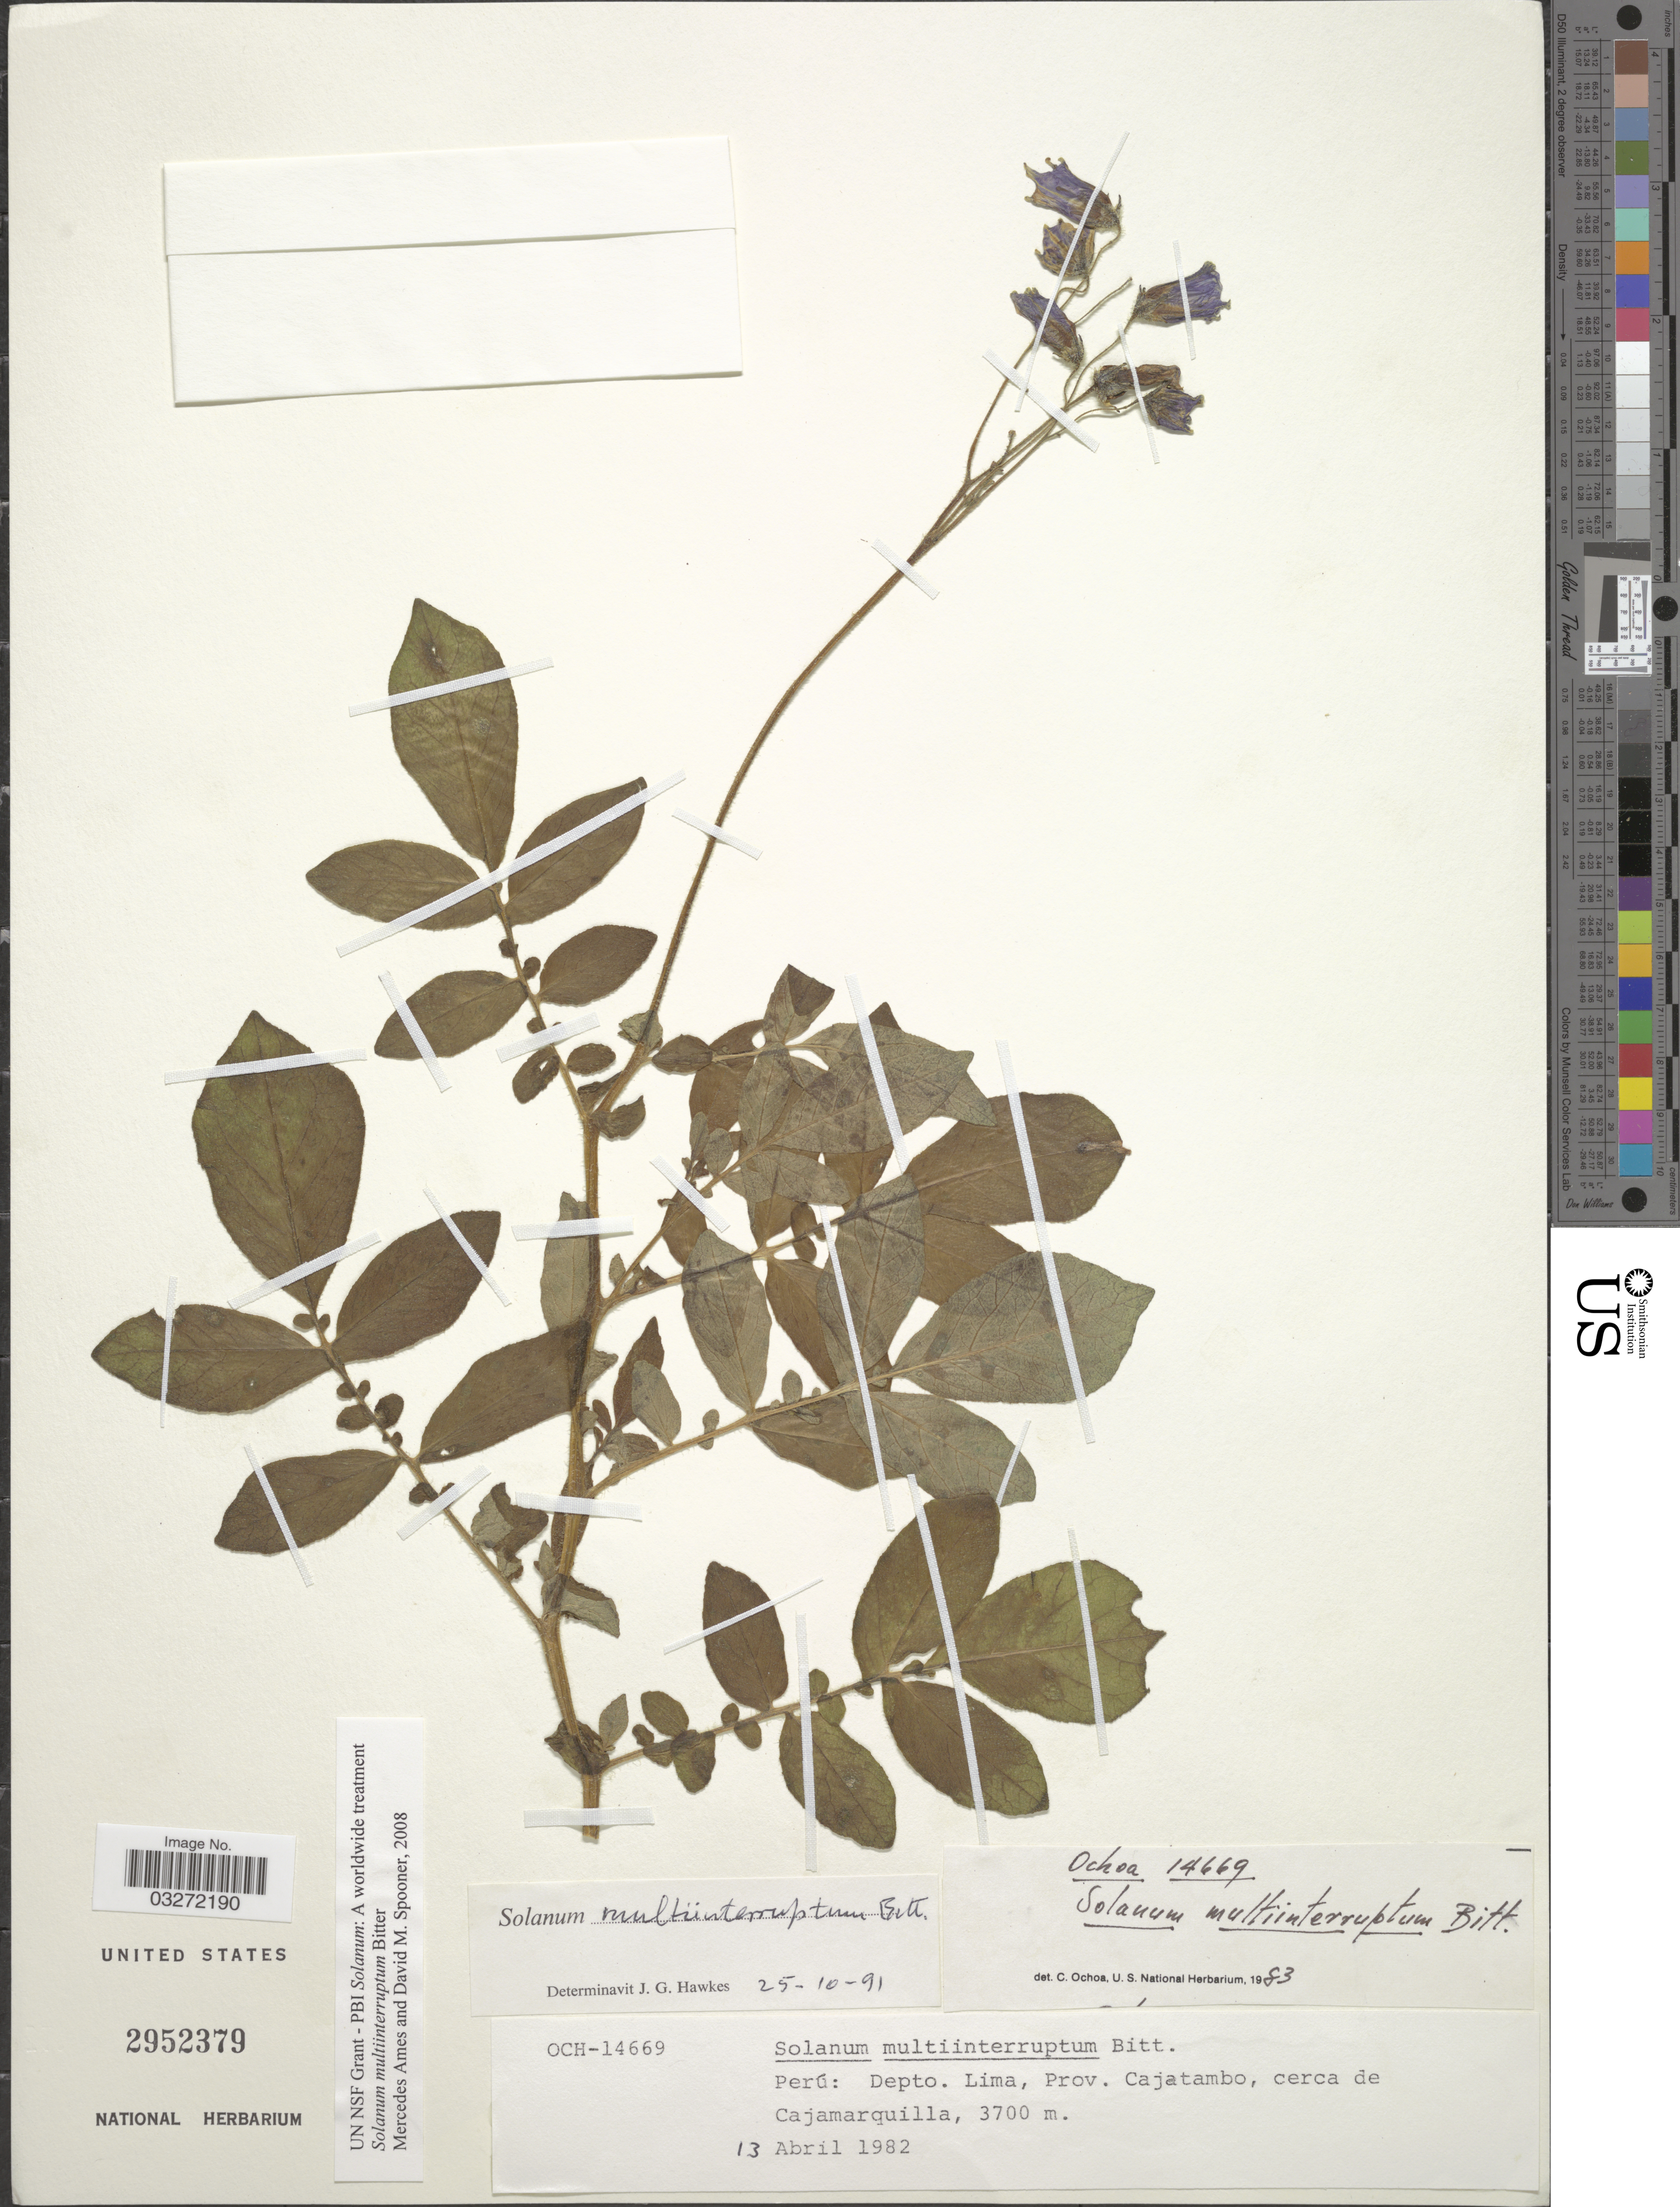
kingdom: Plantae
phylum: Tracheophyta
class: Magnoliopsida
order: Solanales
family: Solanaceae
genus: Solanum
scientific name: Solanum multiinterruptum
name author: Bitter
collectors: -. Ochoa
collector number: OCH-14669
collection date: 1982-04-13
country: Peru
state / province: Lima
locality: Depto. Lima, Prov. Cajatambo, cerca de Cajamarquilla.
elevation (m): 3700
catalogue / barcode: US 2952379